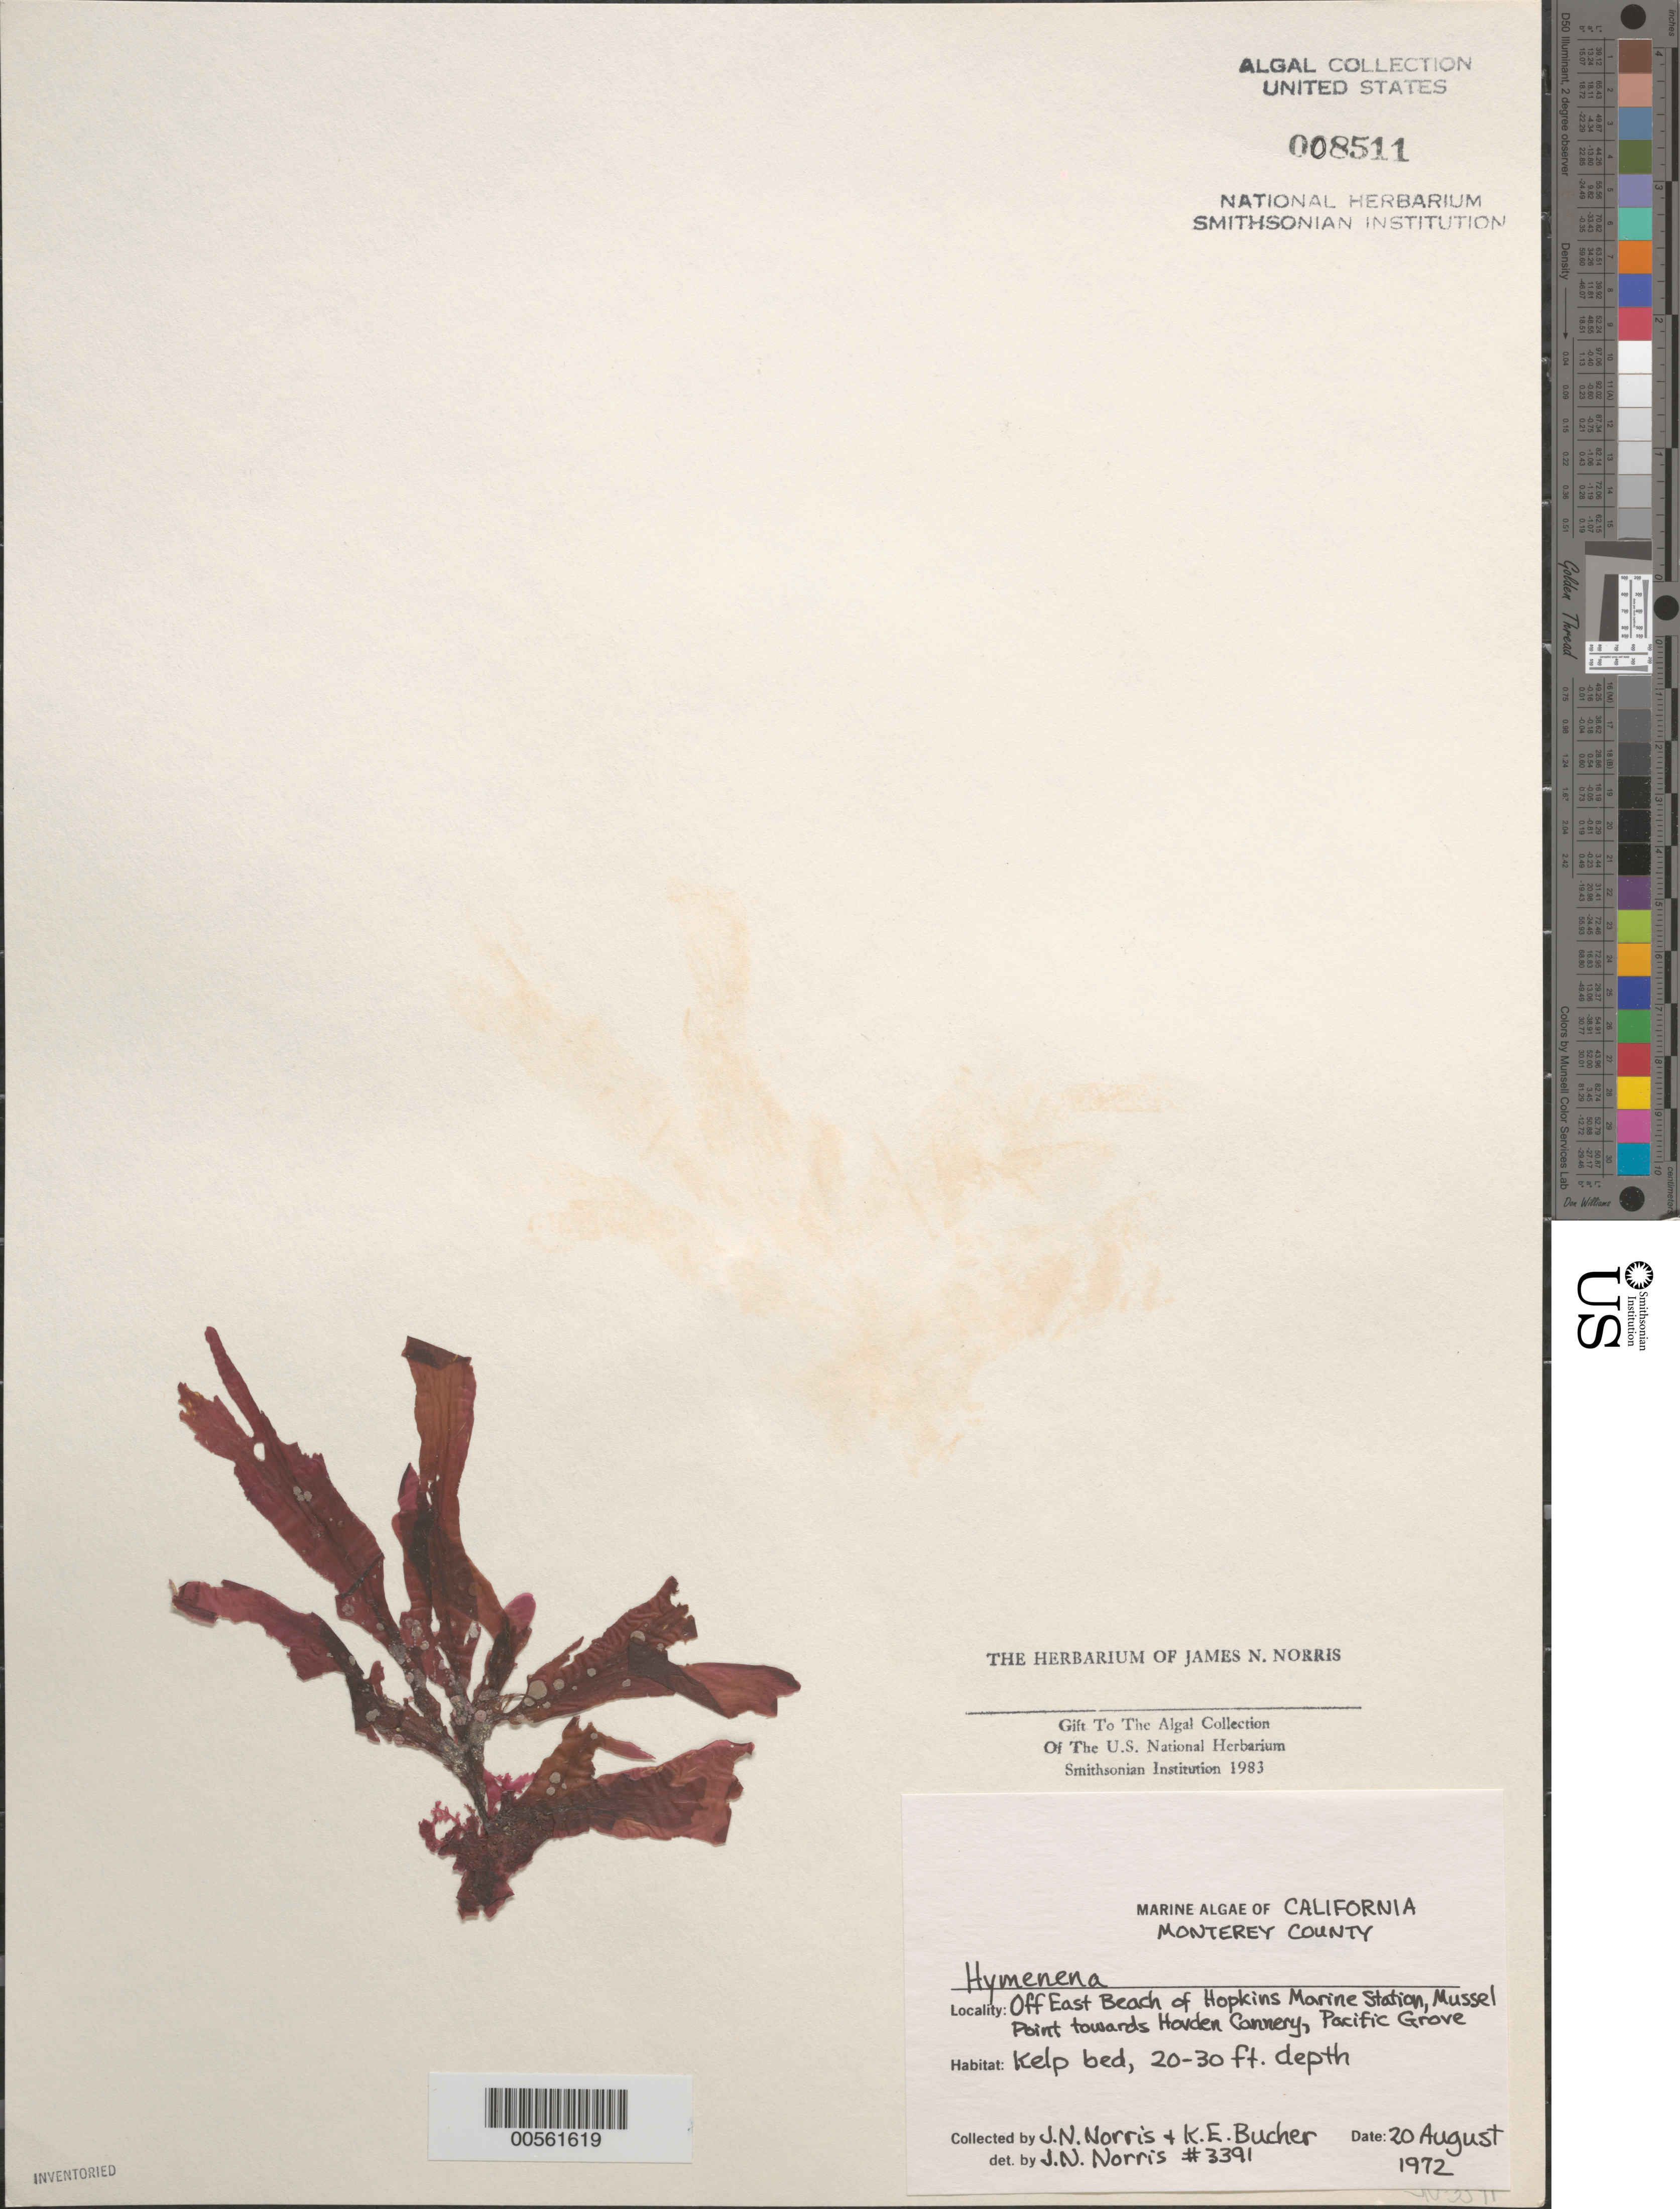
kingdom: Plantae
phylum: Rhodophyta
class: Florideophyceae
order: Ceramiales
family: Delesseriaceae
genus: Hymenena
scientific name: Hymenena sp.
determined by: Norris, James N.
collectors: J. N. Norris & K. E. Bucher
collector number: JN-3391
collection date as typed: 20 Aug 1972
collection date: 1972-08-20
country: United States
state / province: California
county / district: Monterey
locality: Pacific Grove, off east beach of Hopkins Marine Station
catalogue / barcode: US 8511